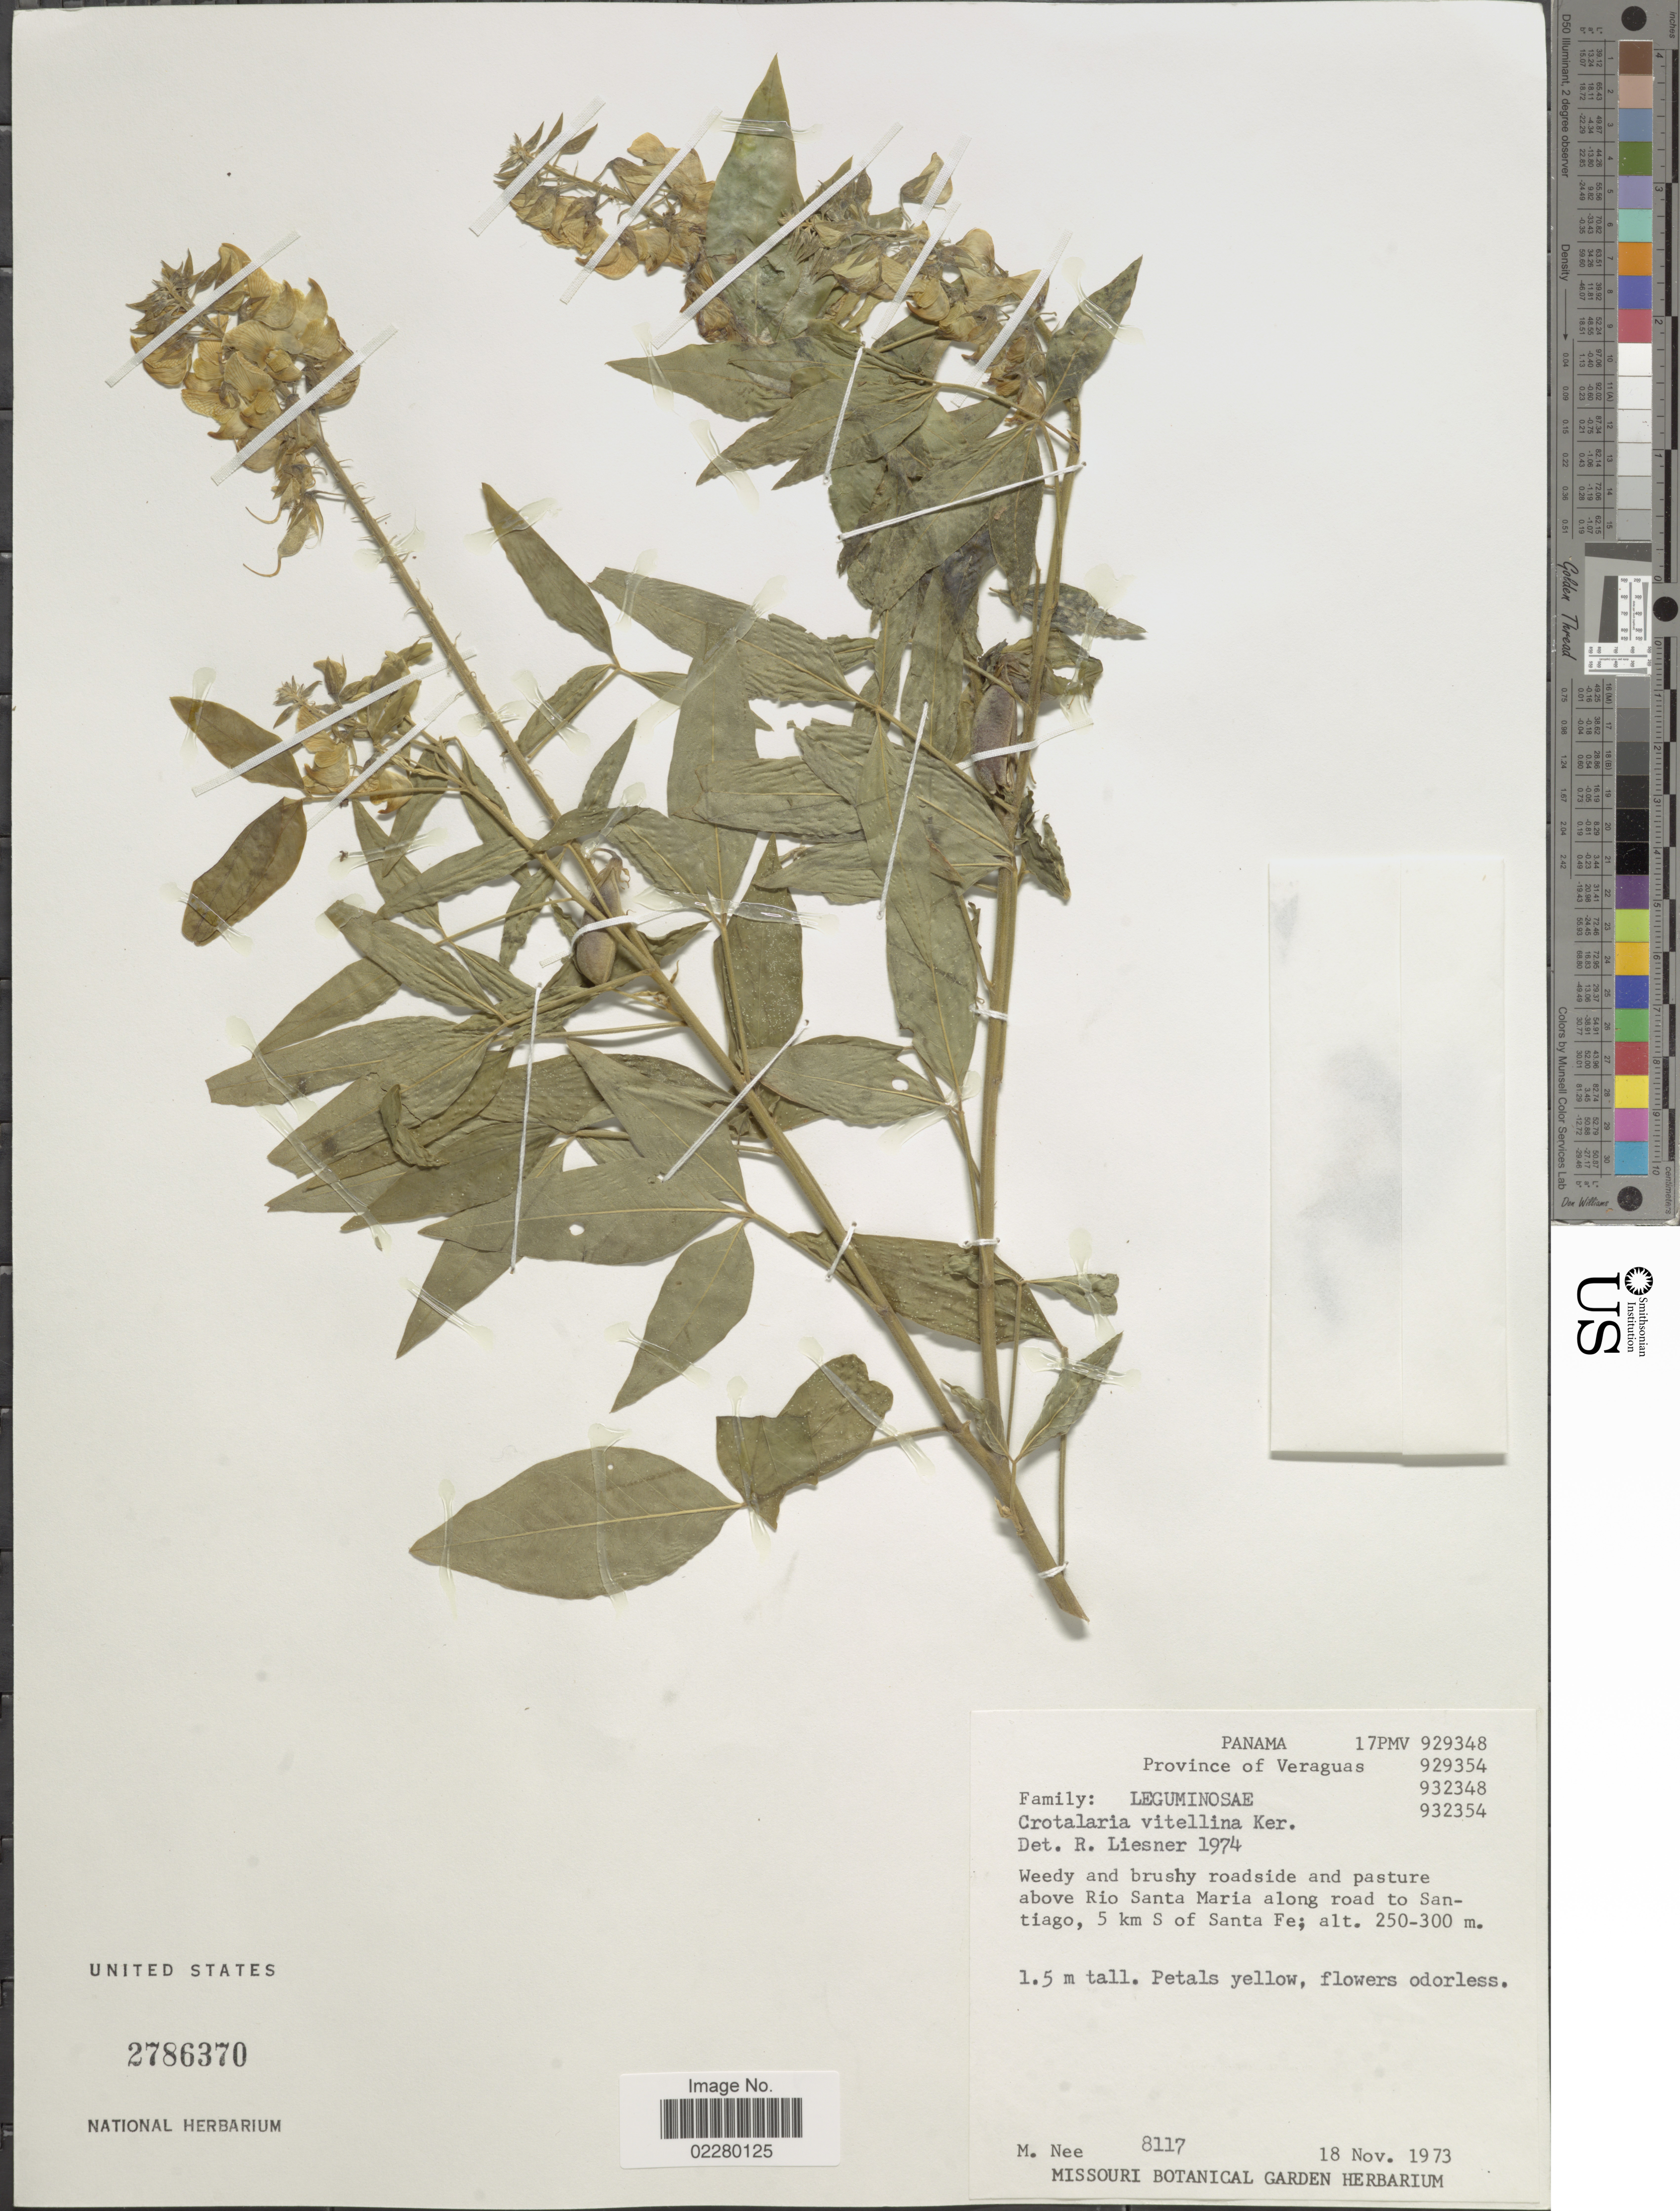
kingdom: Plantae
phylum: Tracheophyta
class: Magnoliopsida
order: Fabales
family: Fabaceae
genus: Crotalaria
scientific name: Crotalaria cajanifolia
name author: Kunth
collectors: M. Nee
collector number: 8117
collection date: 1973-11-18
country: Panama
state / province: Veraguas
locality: Province of Veraguas. Weedy and brushy roadside and pasture above Rio Santa Maria along road to Santiago, 5 km S of Santa Fe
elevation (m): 250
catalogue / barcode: US 2786370